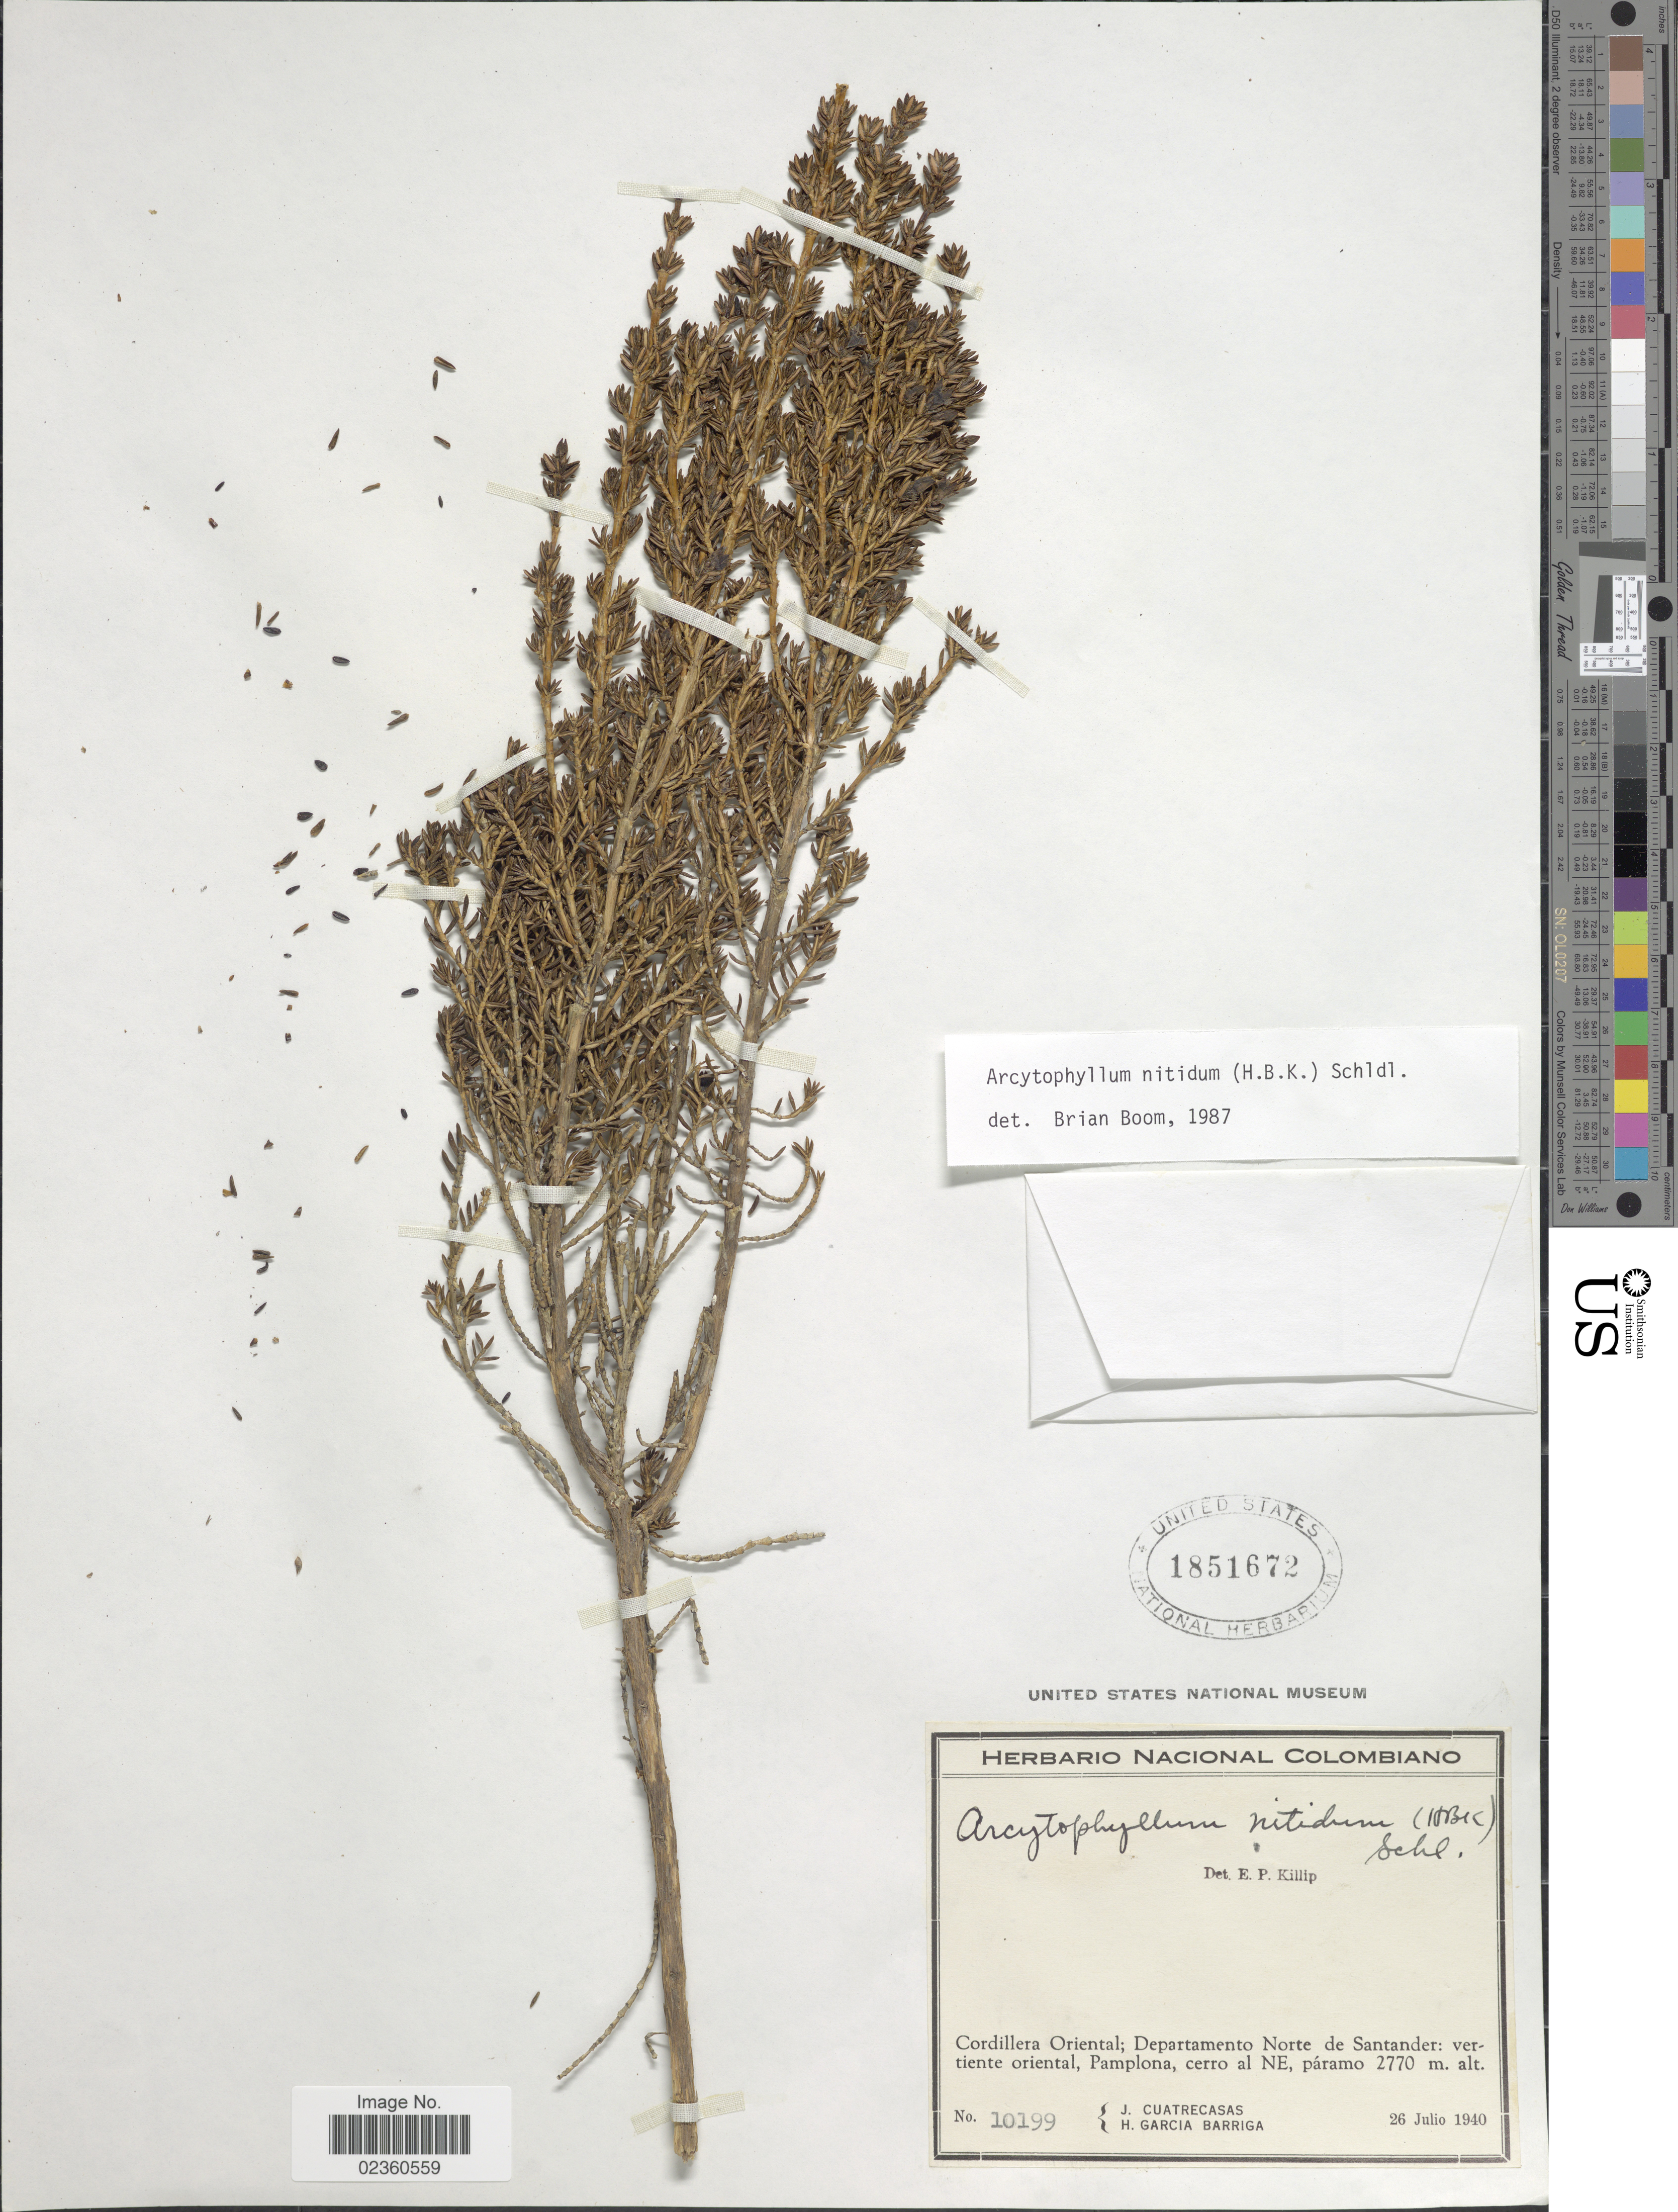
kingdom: Plantae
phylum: Tracheophyta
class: Magnoliopsida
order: Gentianales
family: Rubiaceae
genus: Arcytophyllum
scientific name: Arcytophyllum nitidum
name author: (Kunth) Schltdl.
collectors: J. Cuatrecasas & H. García Barriga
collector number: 10199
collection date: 1940-07-26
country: Colombia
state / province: Norte de Santander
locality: Cordillera Oriental; Departamento Norte de Santander: vertiente oriental, Pamplona, cerro al NE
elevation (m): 2770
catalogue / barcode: US 1851672